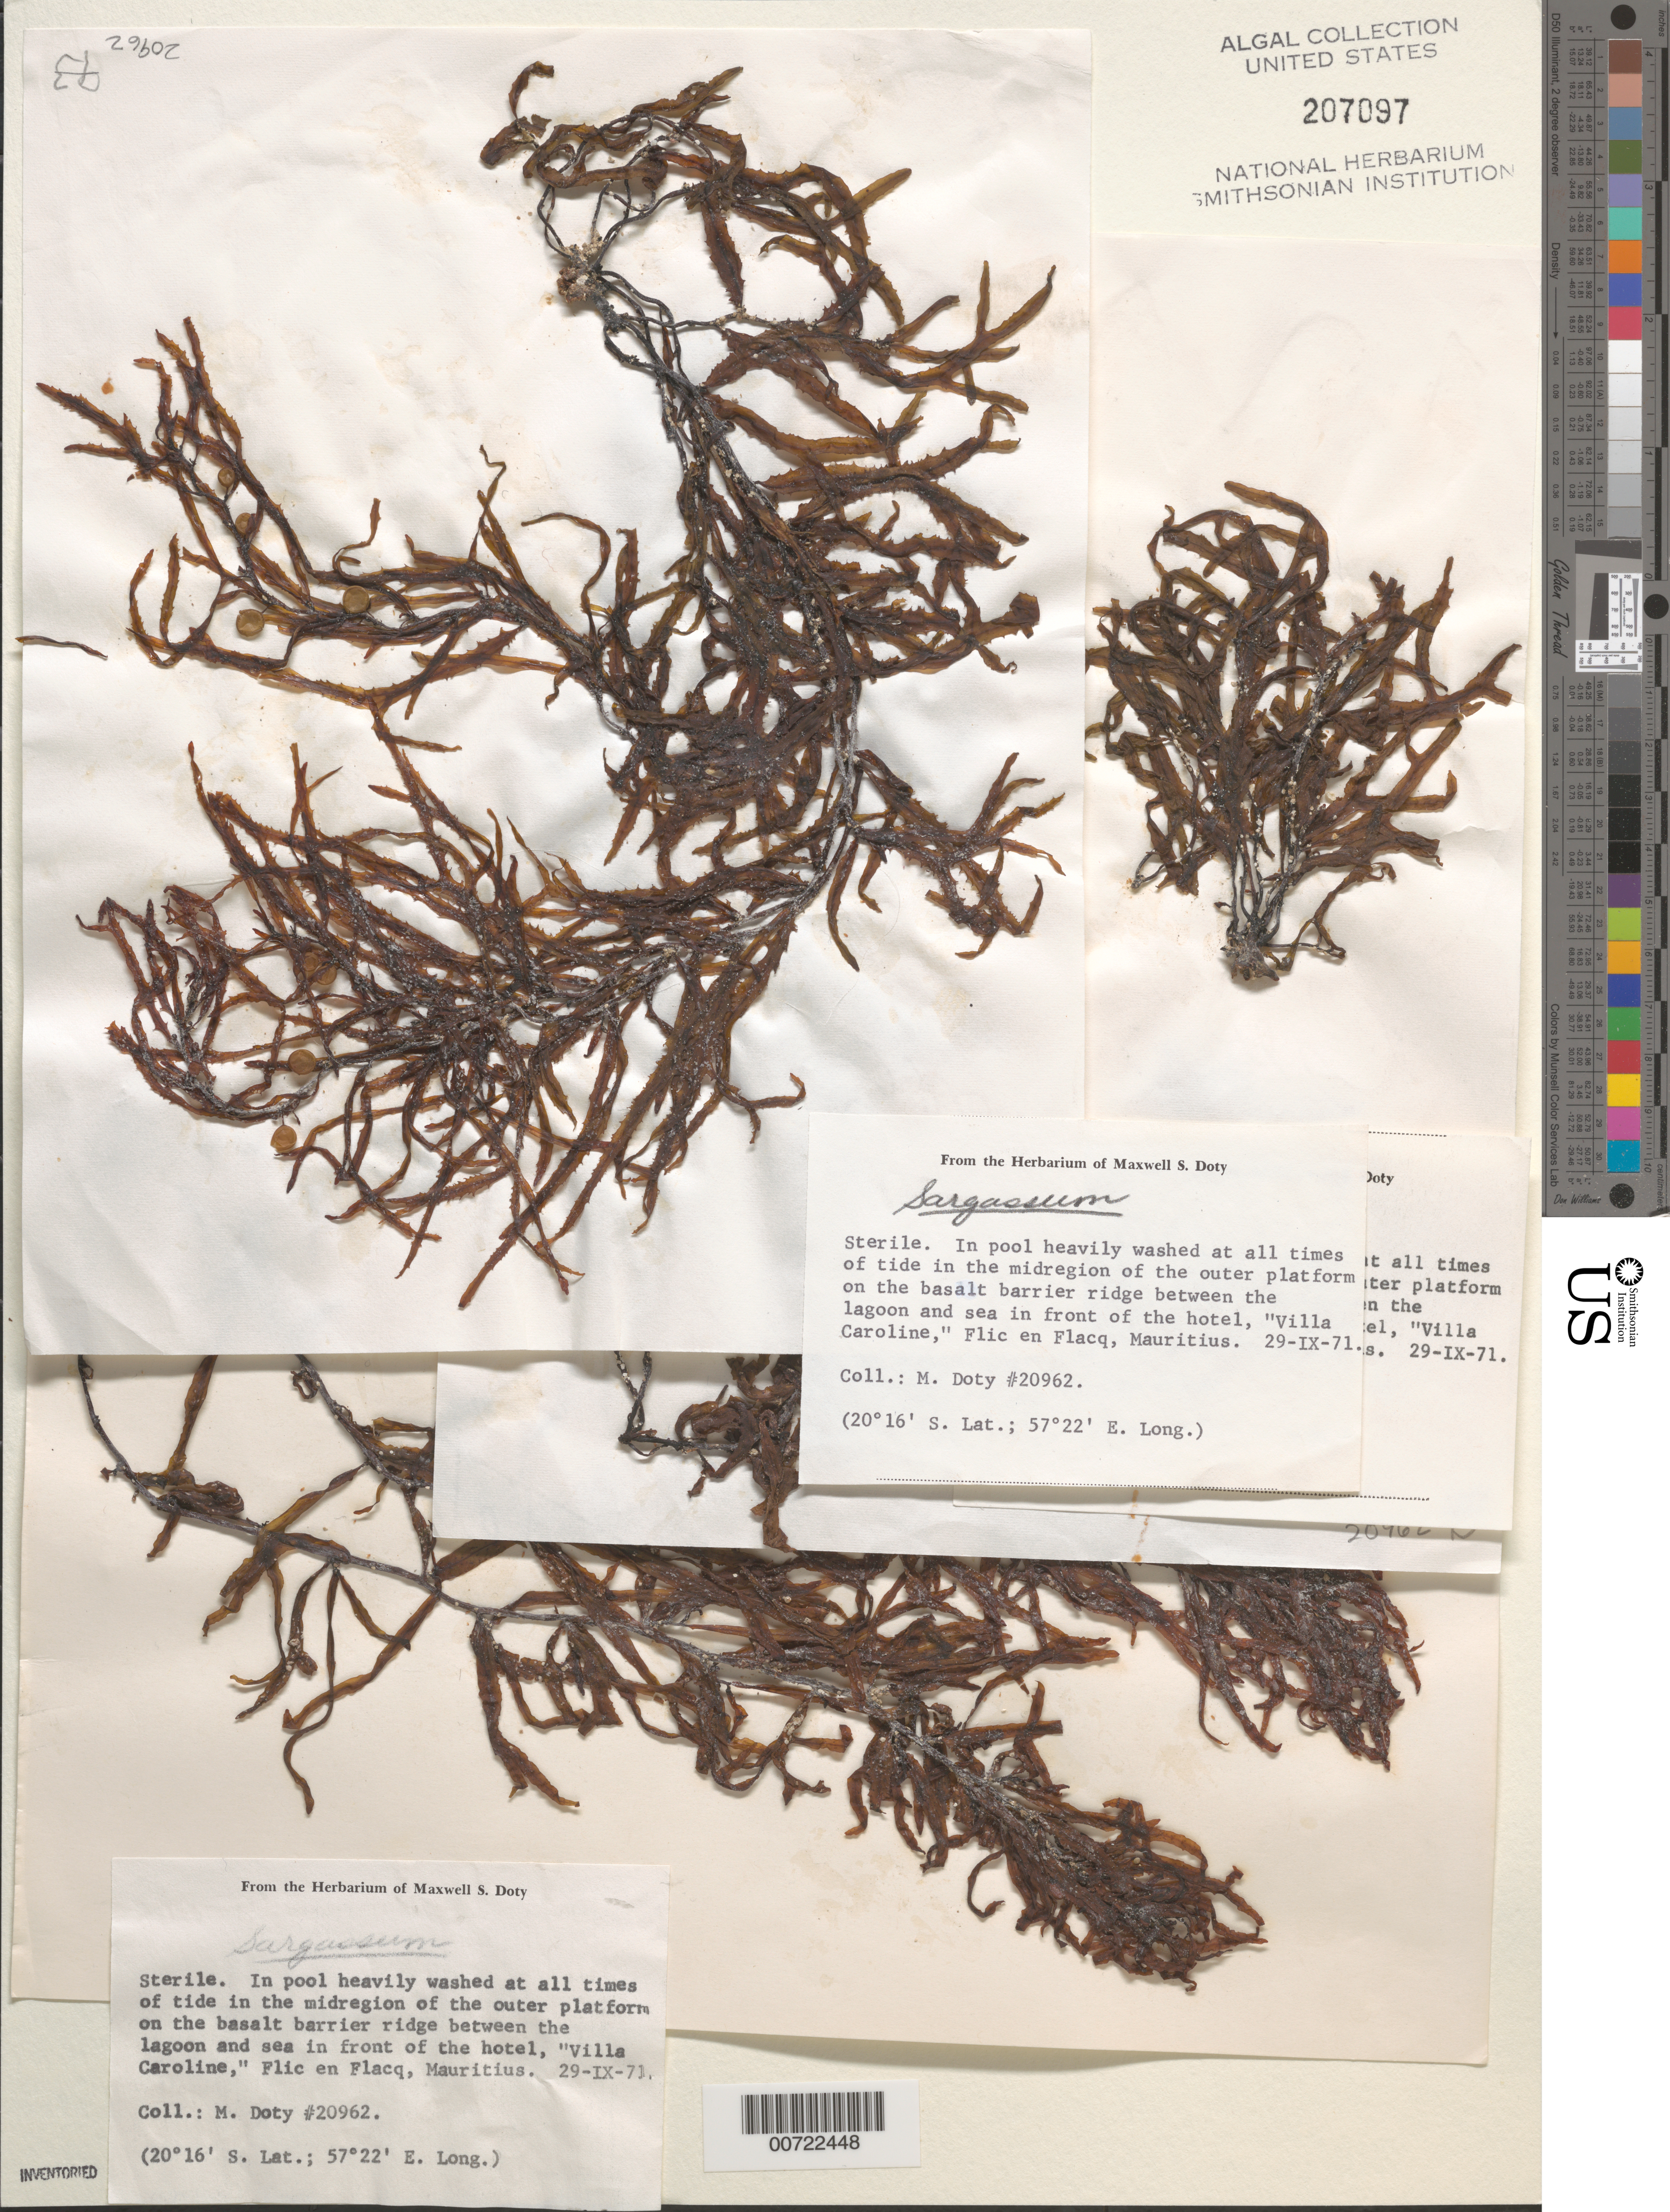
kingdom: Chromista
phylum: Ochrophyta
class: Phaeophyceae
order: Fucales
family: Sargassaceae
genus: Sargassum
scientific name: Sargassum sp.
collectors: M. S. Doty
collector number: MSD 20962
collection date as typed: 29 Sep 1971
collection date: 1971-09-29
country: Mauritius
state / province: Black River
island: Mauritius Island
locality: Flic-en-Flacq, Hotel Villa Caroline in front of hotel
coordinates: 20 16' S, 57 22' E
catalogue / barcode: US 207097